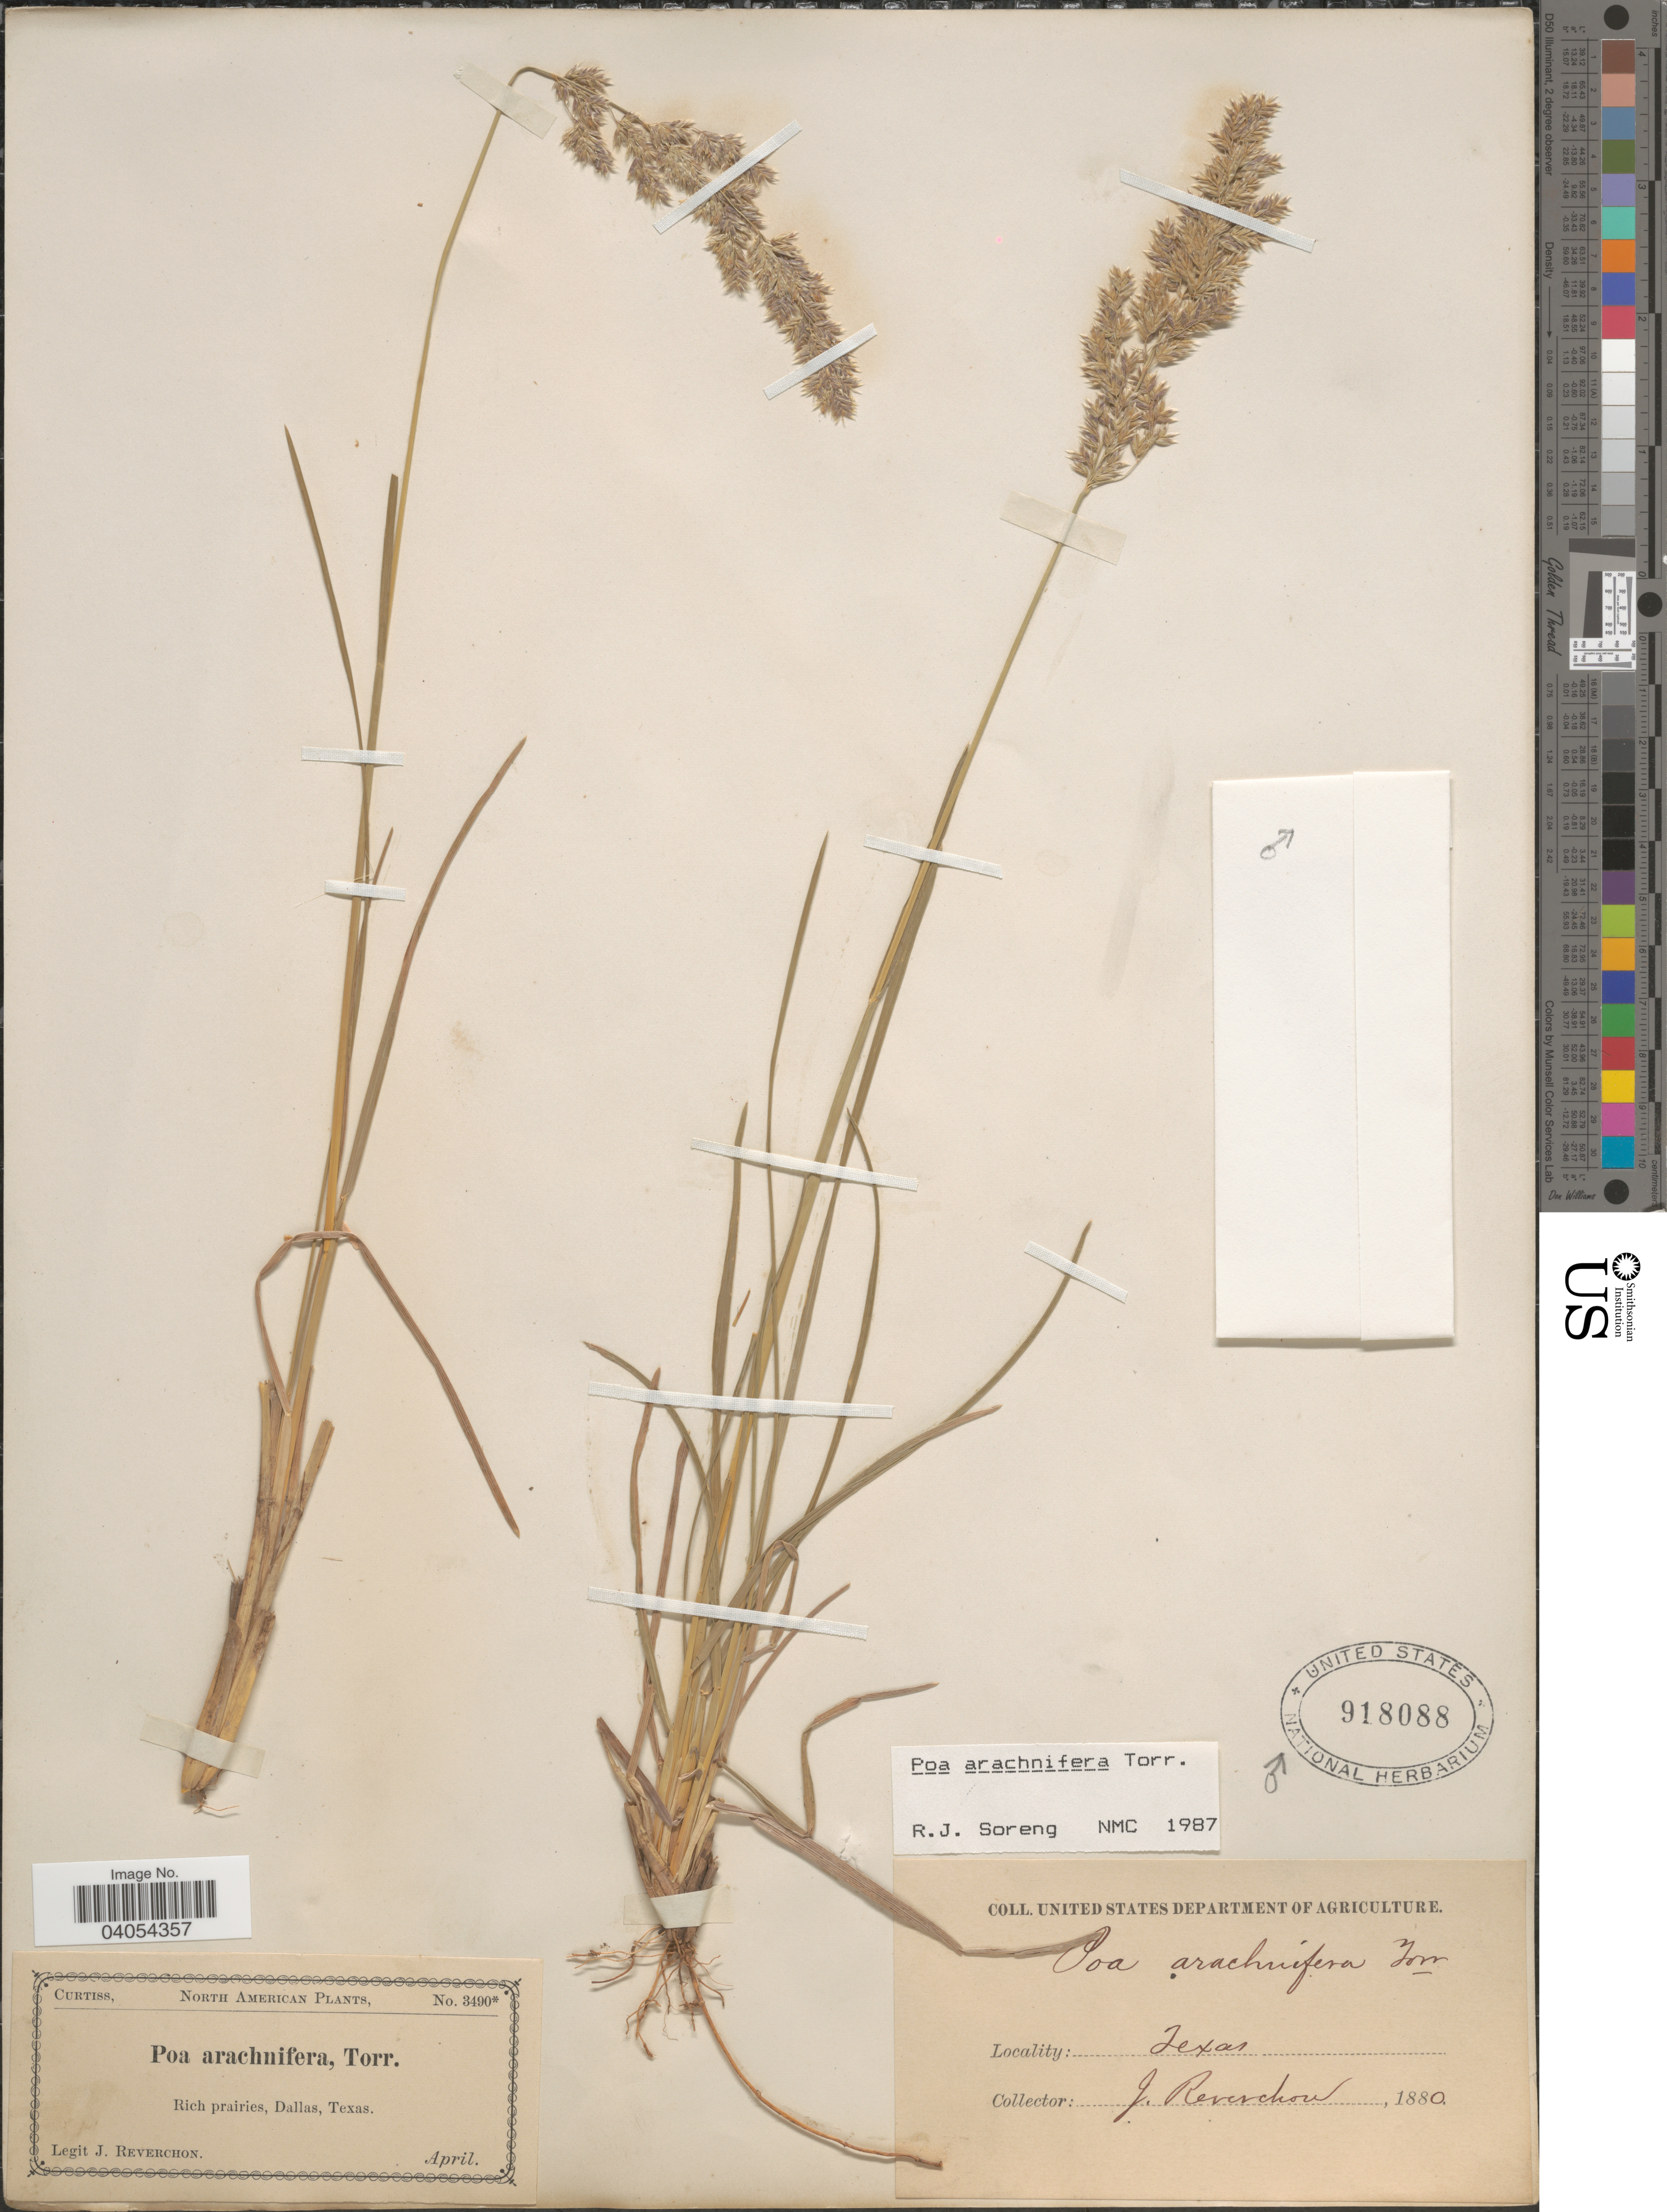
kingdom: Plantae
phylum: Tracheophyta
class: Liliopsida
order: Poales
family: Poaceae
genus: Poa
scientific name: Poa arachnifera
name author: Torr.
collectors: J. Reverchon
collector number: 3490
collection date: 1880-04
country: United States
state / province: Texas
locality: Dallas.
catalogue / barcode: US 918088